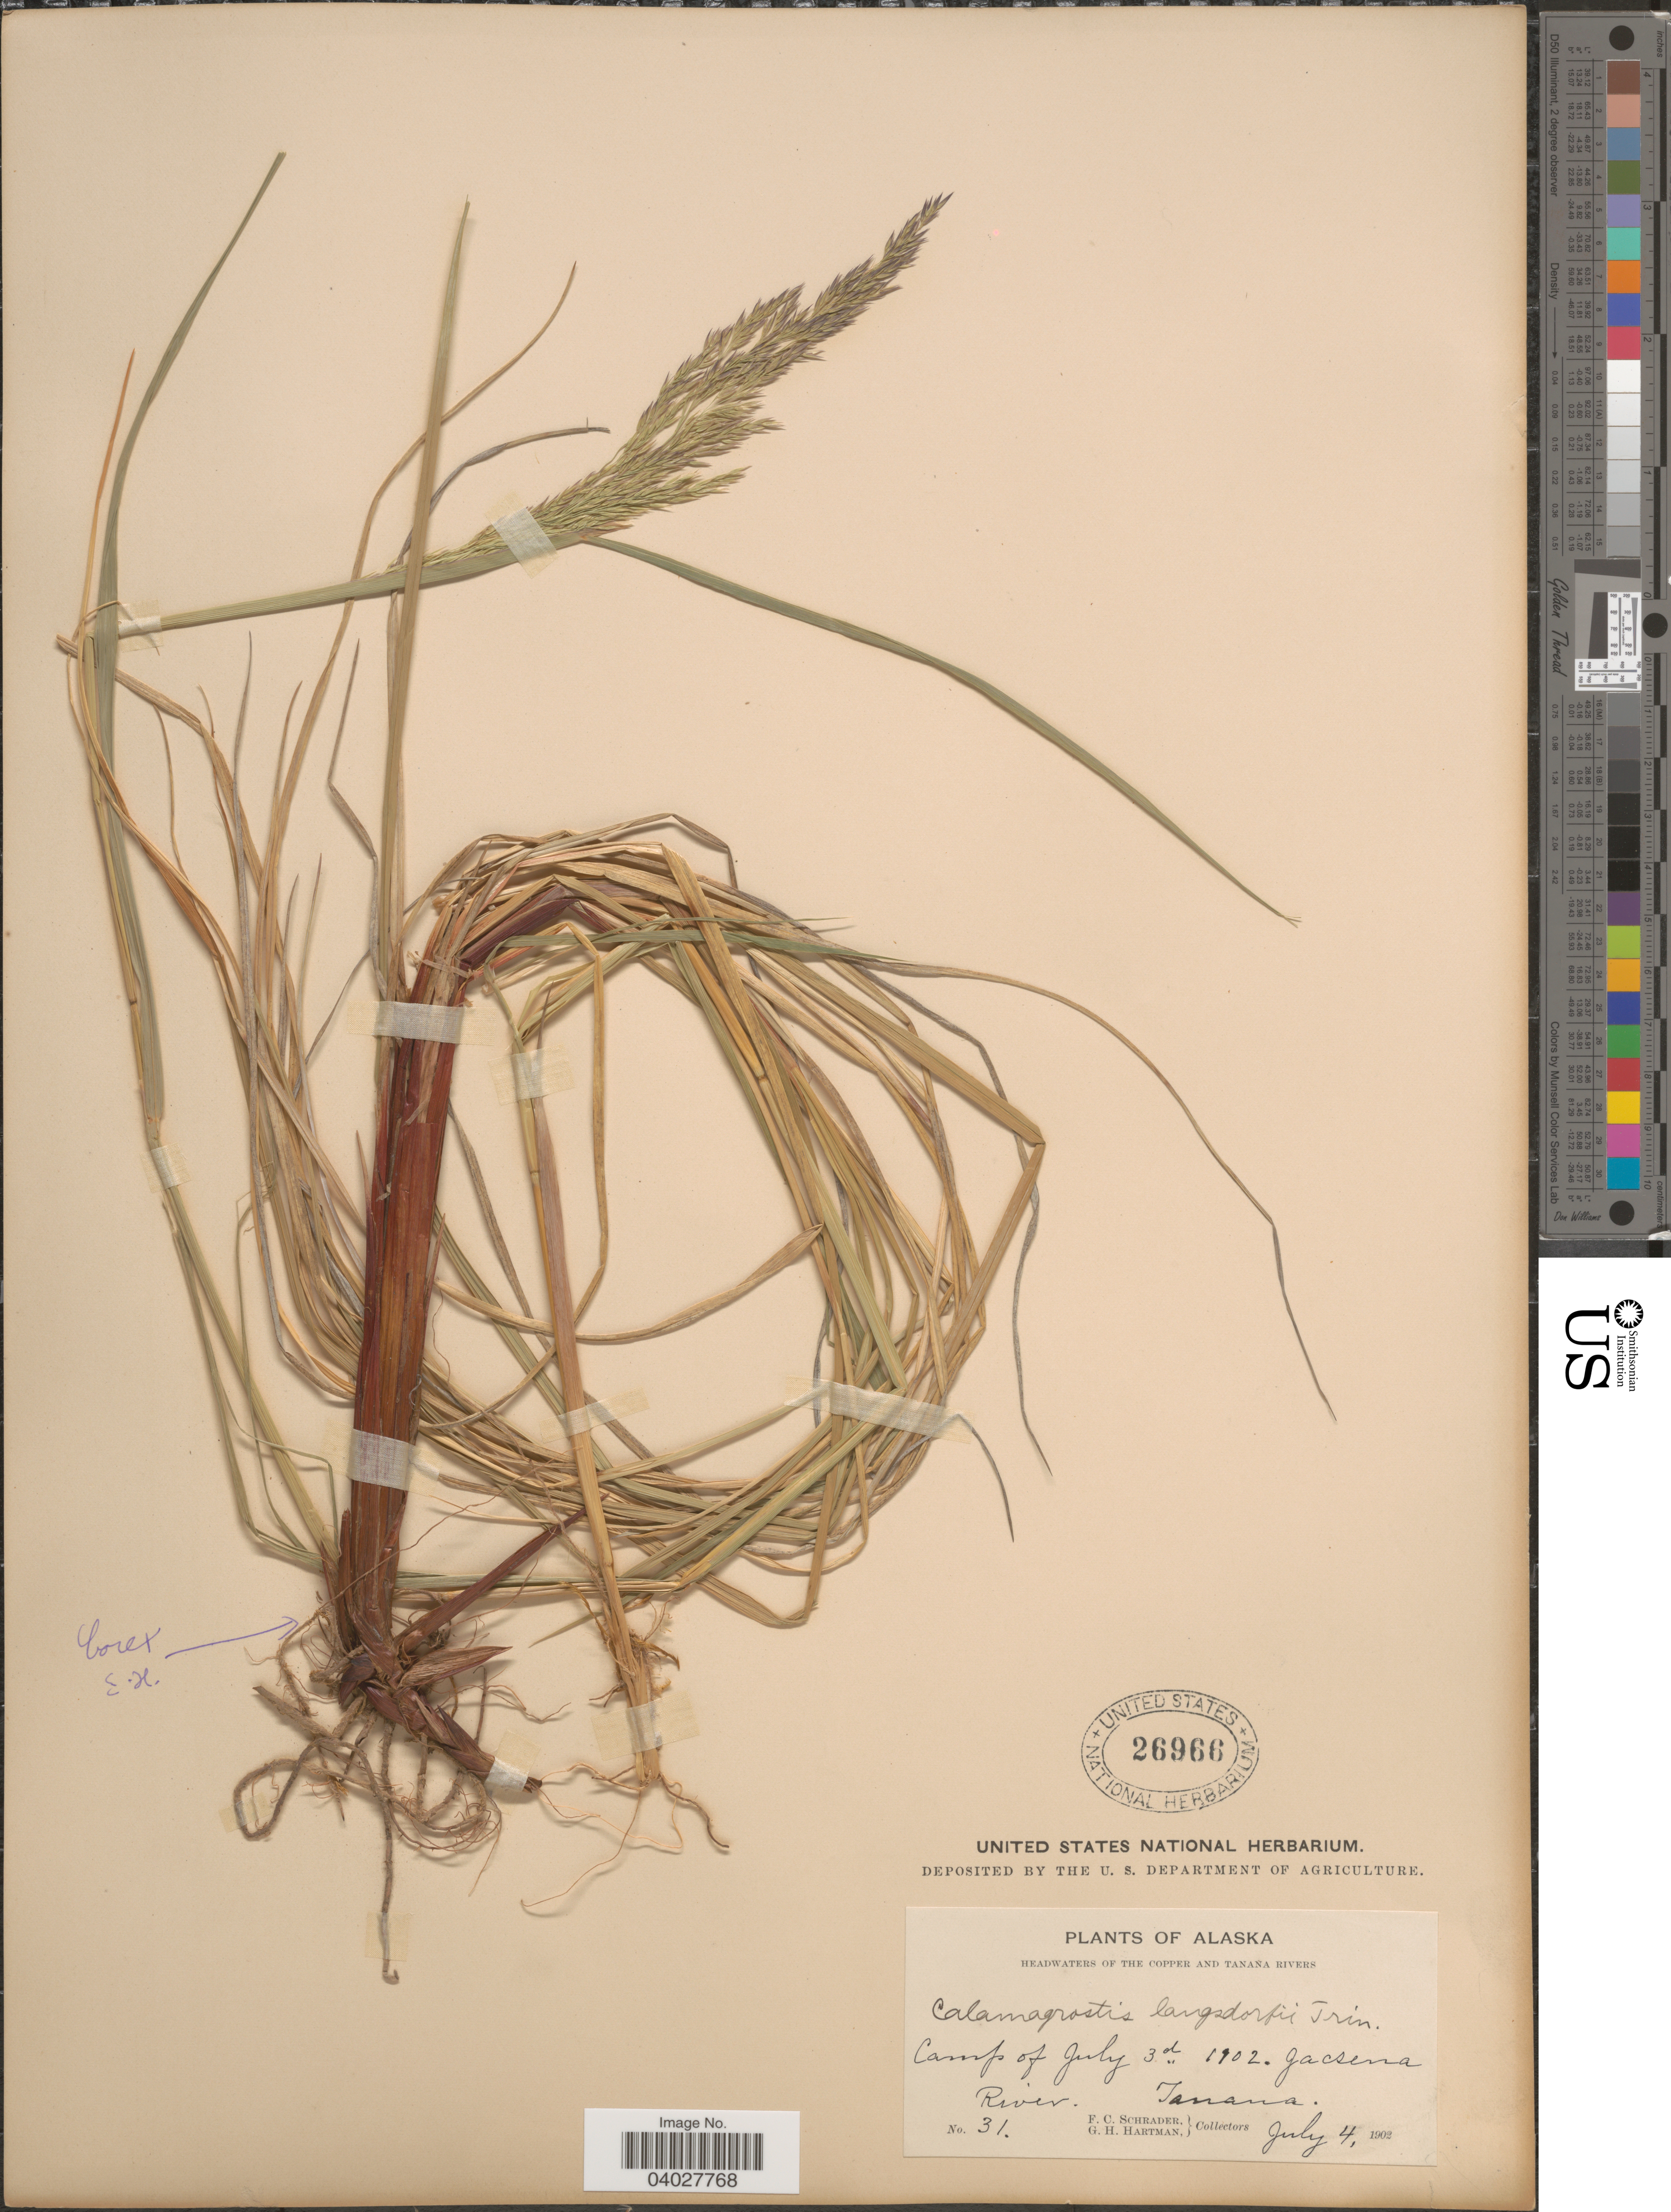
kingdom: Plantae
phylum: Tracheophyta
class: Liliopsida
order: Poales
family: Poaceae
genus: Calamagrostis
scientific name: Calamagrostis canadensis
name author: (Michx.) P. Beauv.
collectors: F. C. Schrader & G. H. Hartman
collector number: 31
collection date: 1902-07-04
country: United States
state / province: Alaska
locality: Headwaters of the Copper and Tanana Rivers. Camp of July 3d 1902. Jacsena River. Tanana.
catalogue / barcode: US 26966